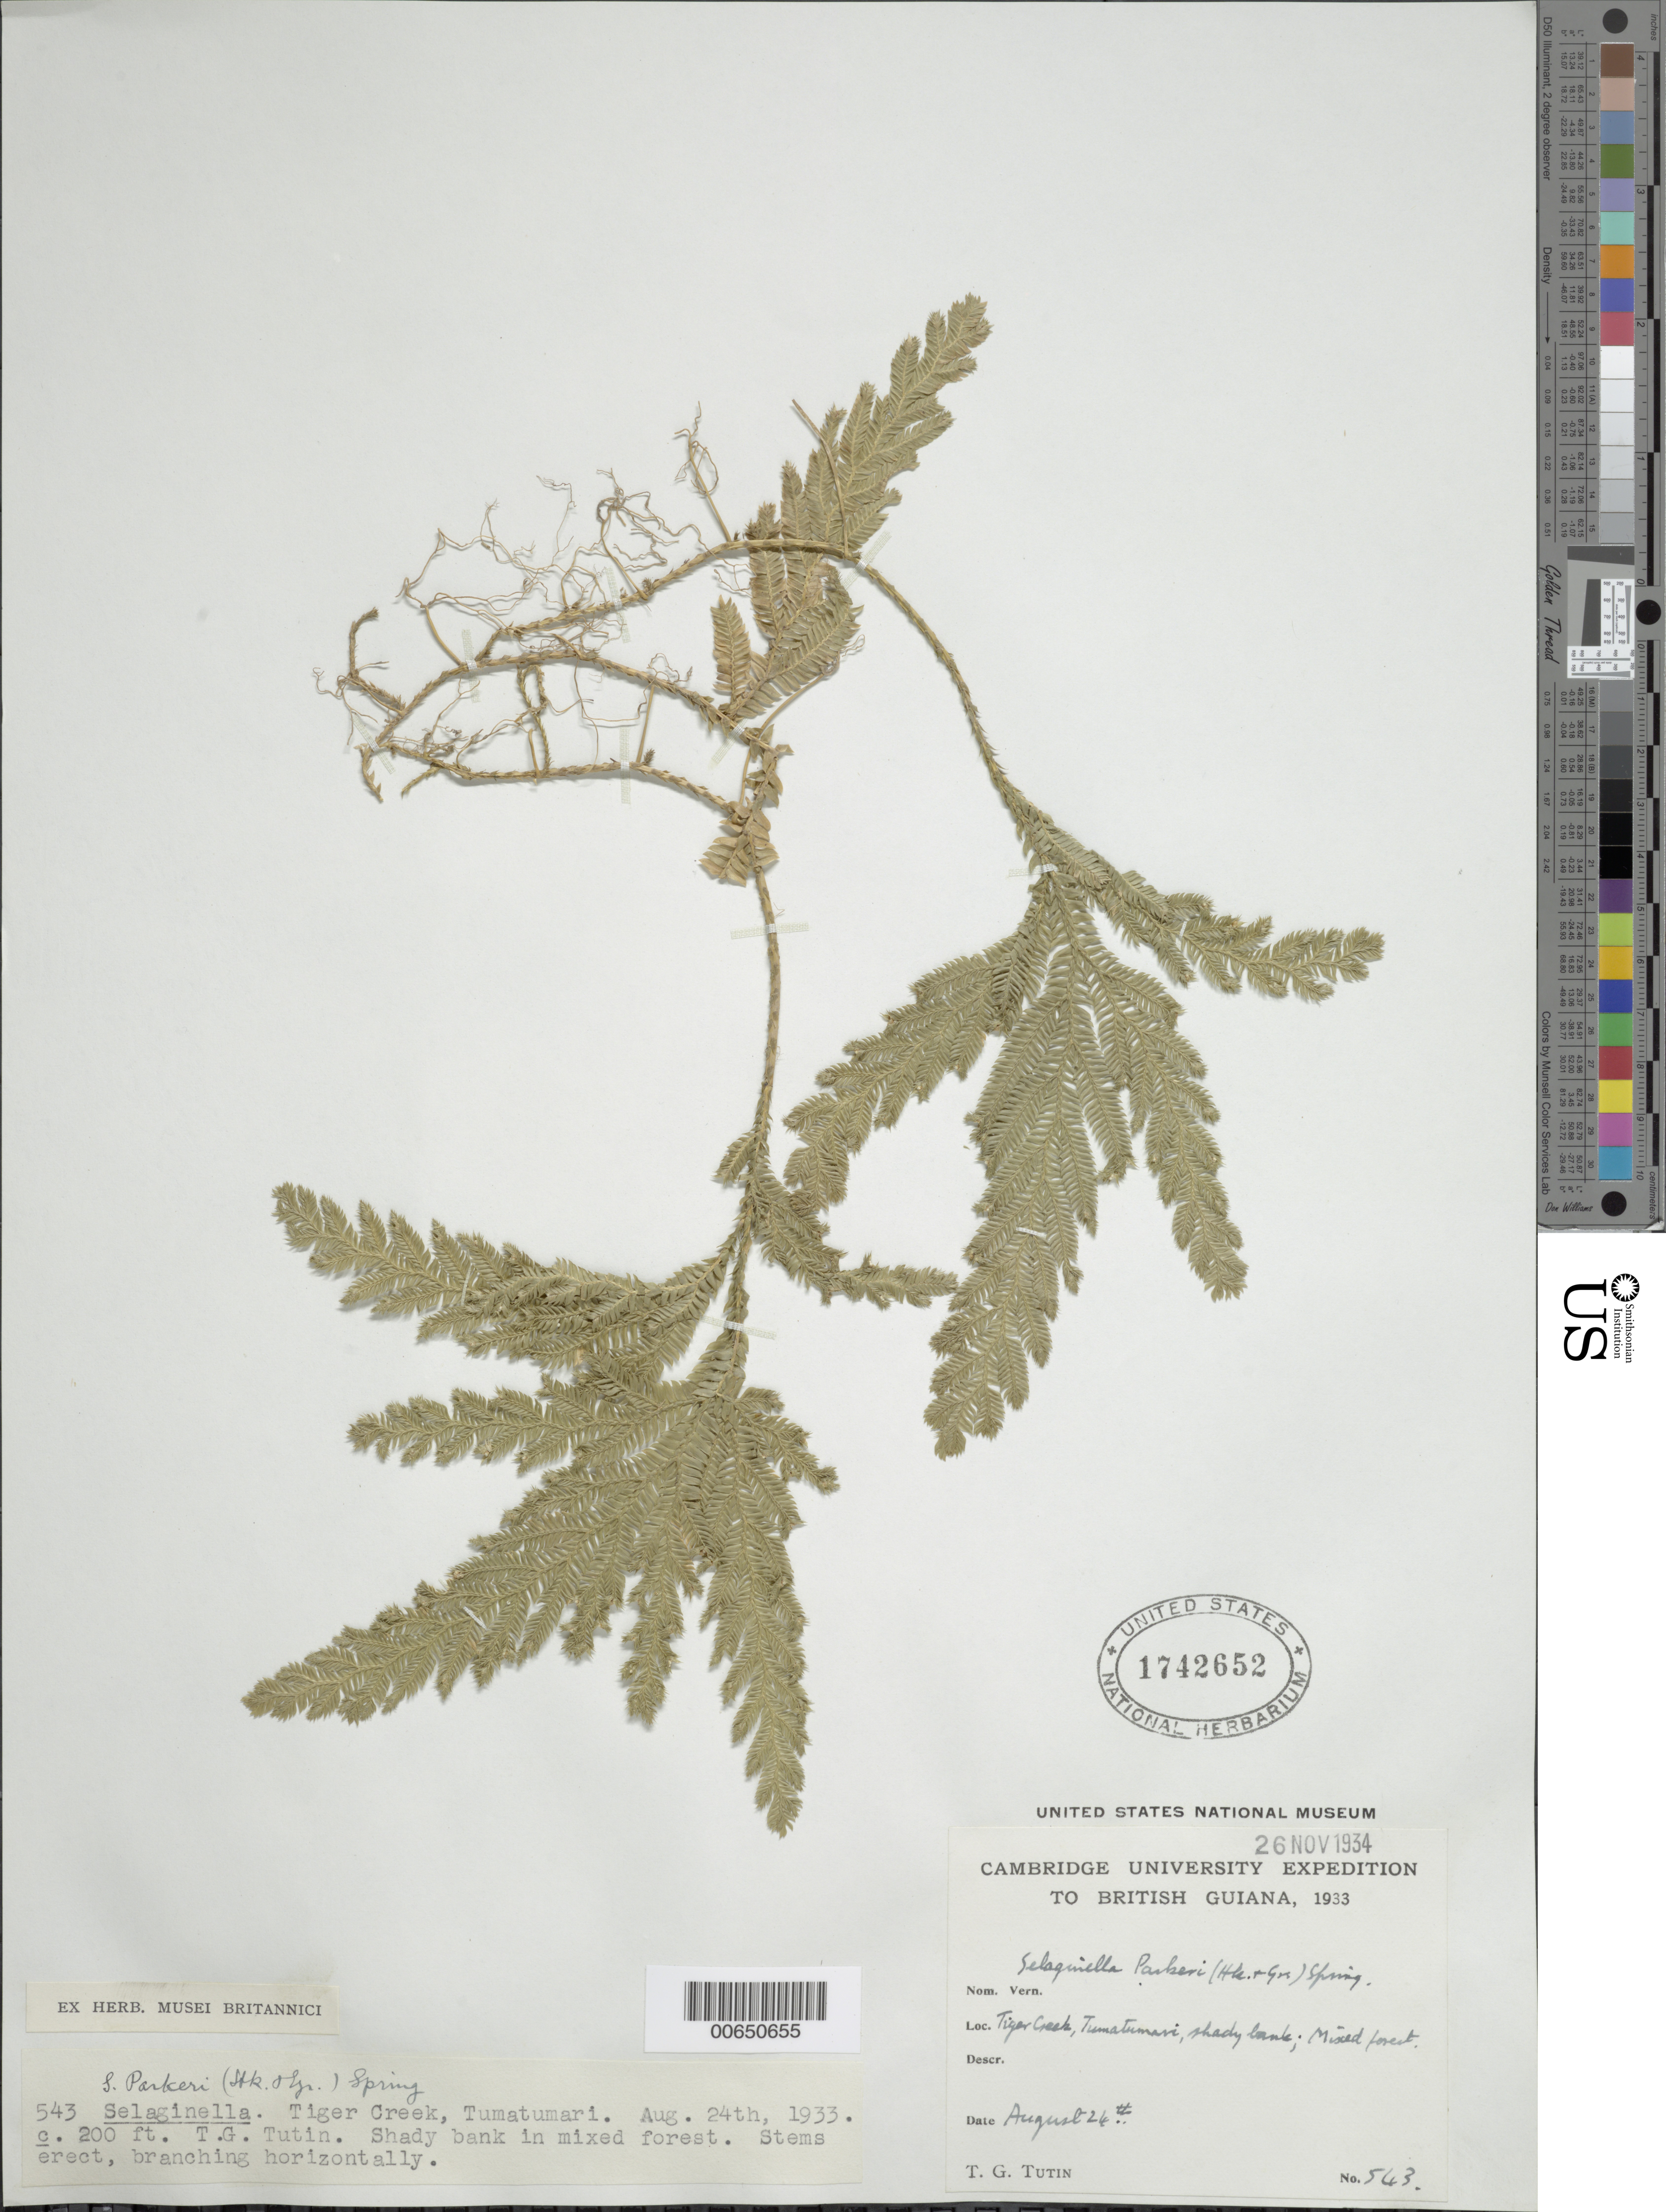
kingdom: Plantae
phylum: Tracheophyta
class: Lycopodiopsida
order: Selaginellales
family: Selaginellaceae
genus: Selaginella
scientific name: Selaginella parkeri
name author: (Hook. & Grev.) Spring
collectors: T. G. Tutin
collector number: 543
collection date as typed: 26-Aug-33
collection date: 1933-08-26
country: Guyana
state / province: Potaro-Siparuni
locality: Tiger Creek, Tumatumari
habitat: Shady bank, mixed forest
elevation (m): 65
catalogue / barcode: US 1742652